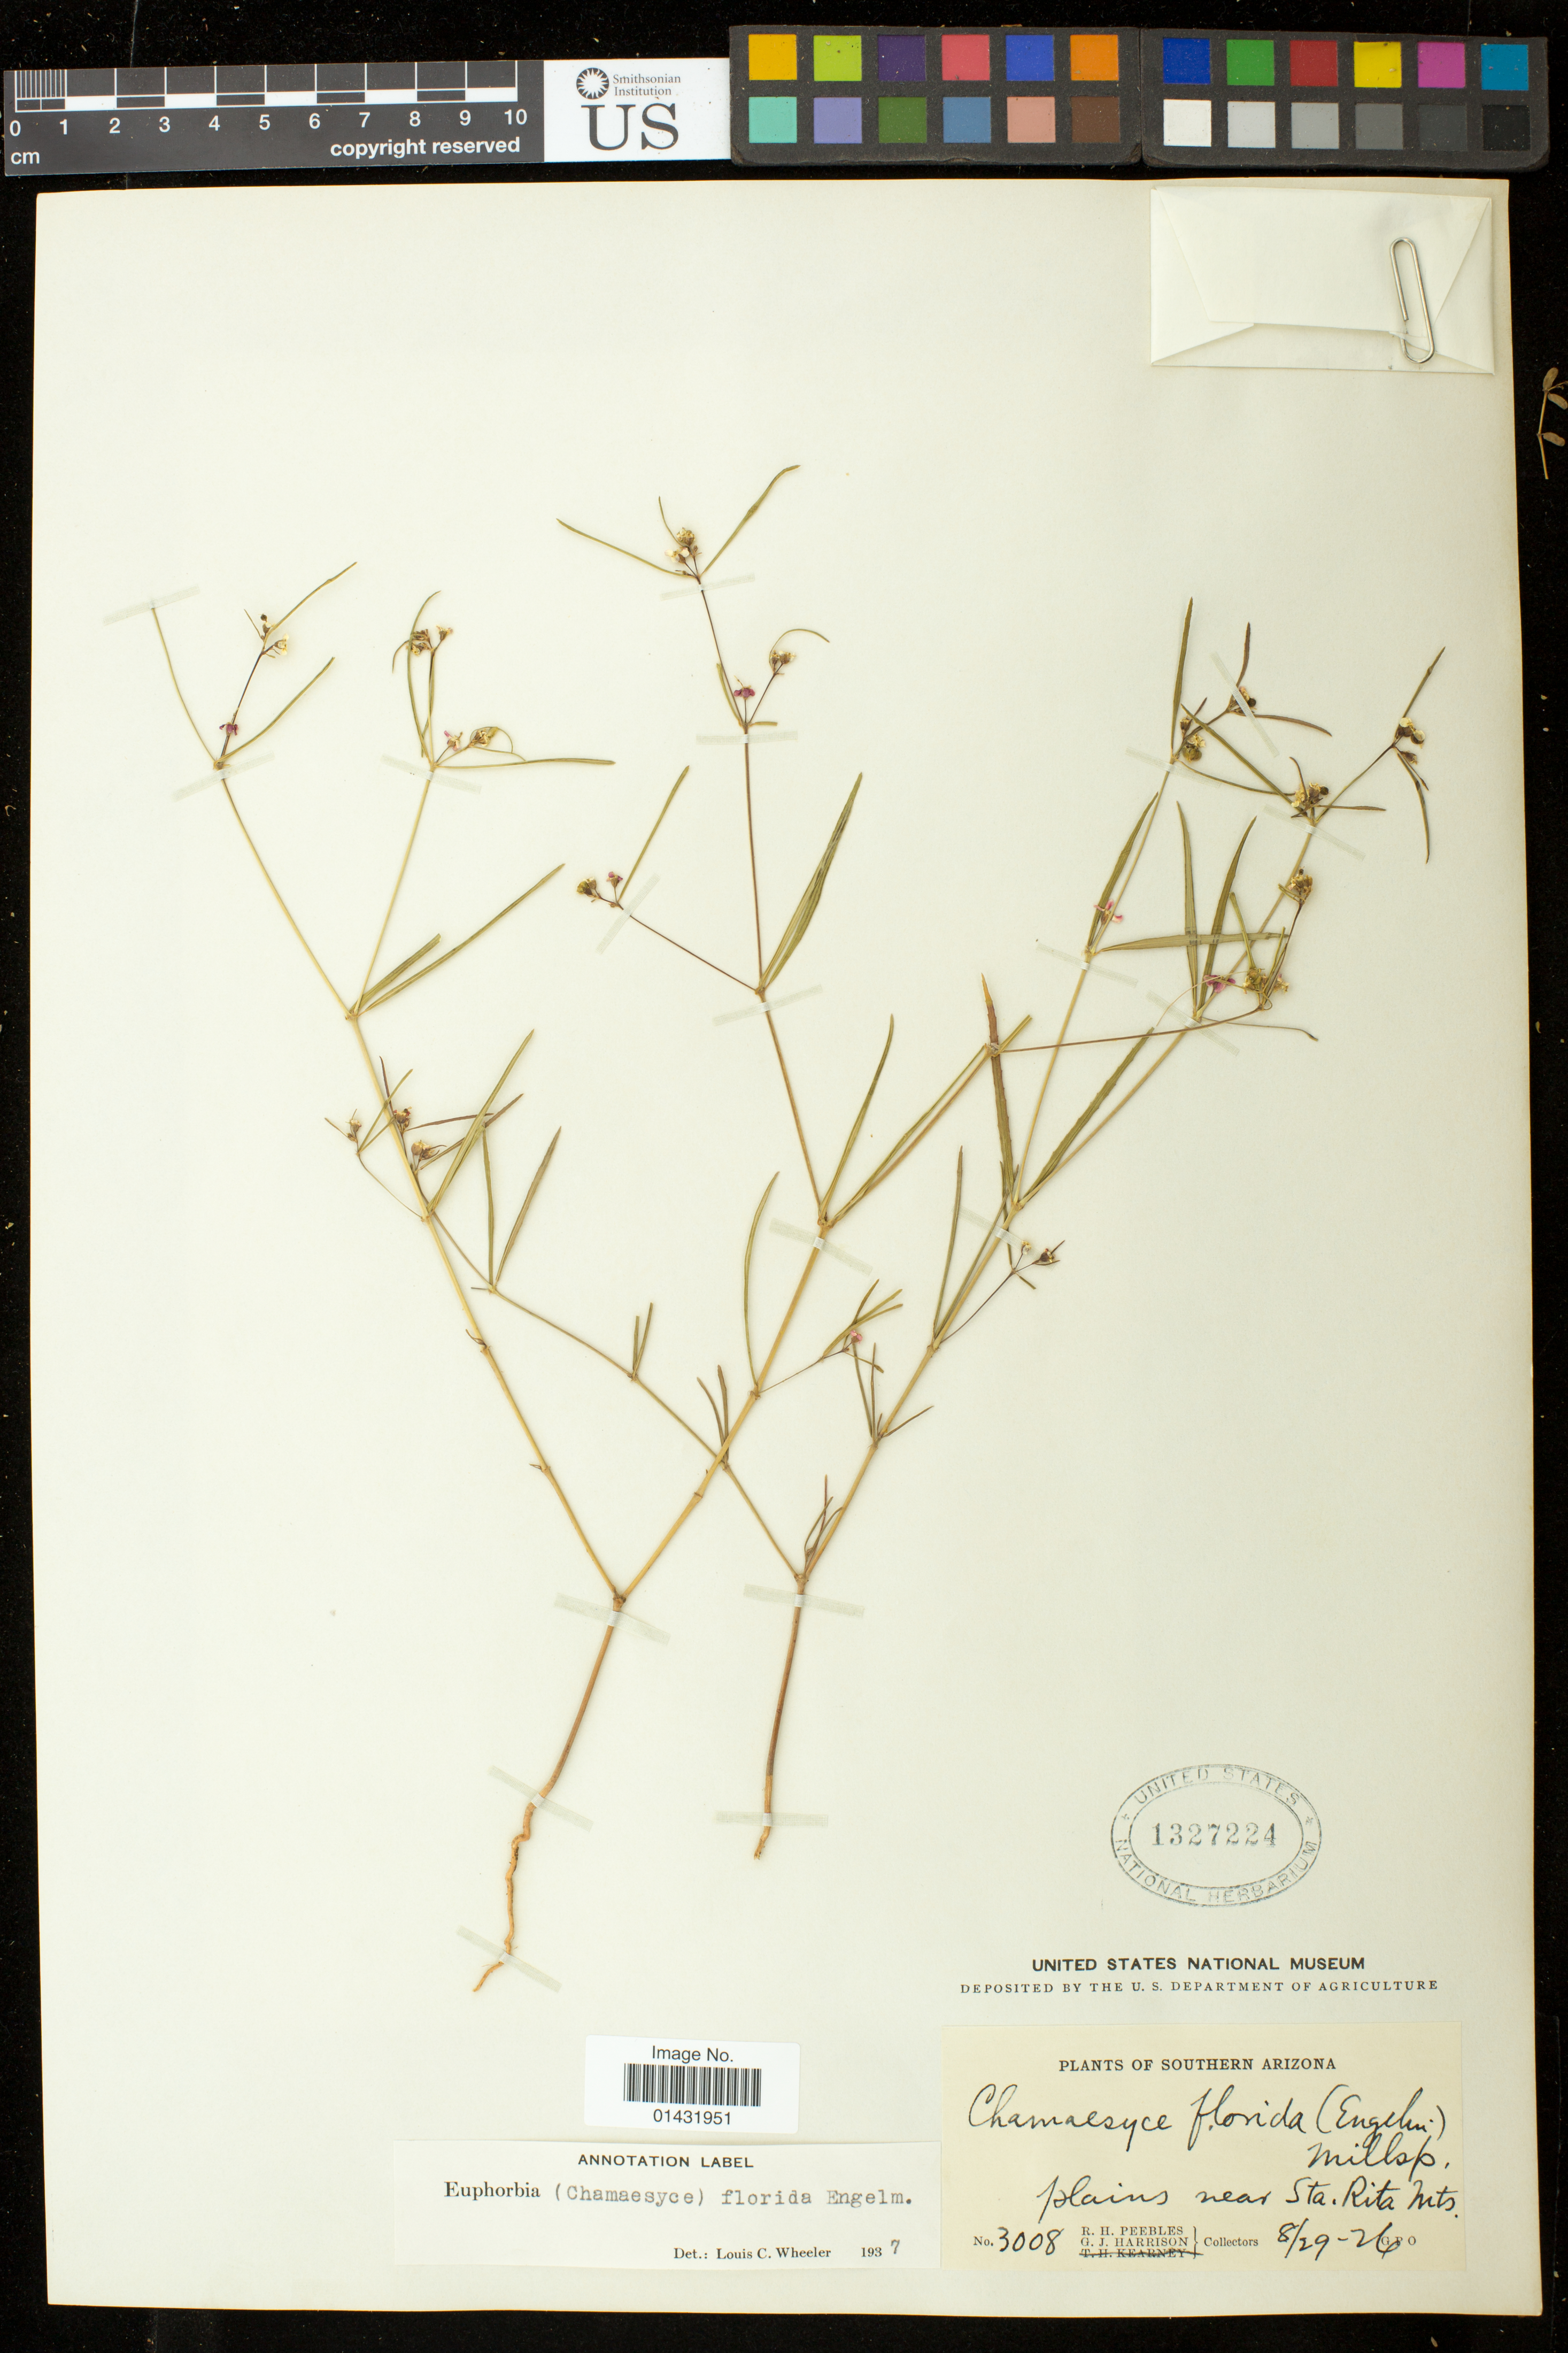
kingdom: Plantae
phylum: Tracheophyta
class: Magnoliopsida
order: Malpighiales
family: Euphorbiaceae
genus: Euphorbia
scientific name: Euphorbia florida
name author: Engelm. in Emory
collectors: R. H. Peebles & G. J. Harrison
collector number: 3008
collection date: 1926-08-29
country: United States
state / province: Arizona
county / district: Pima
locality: Plains near Sta. Rita Mts.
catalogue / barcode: US 1327224